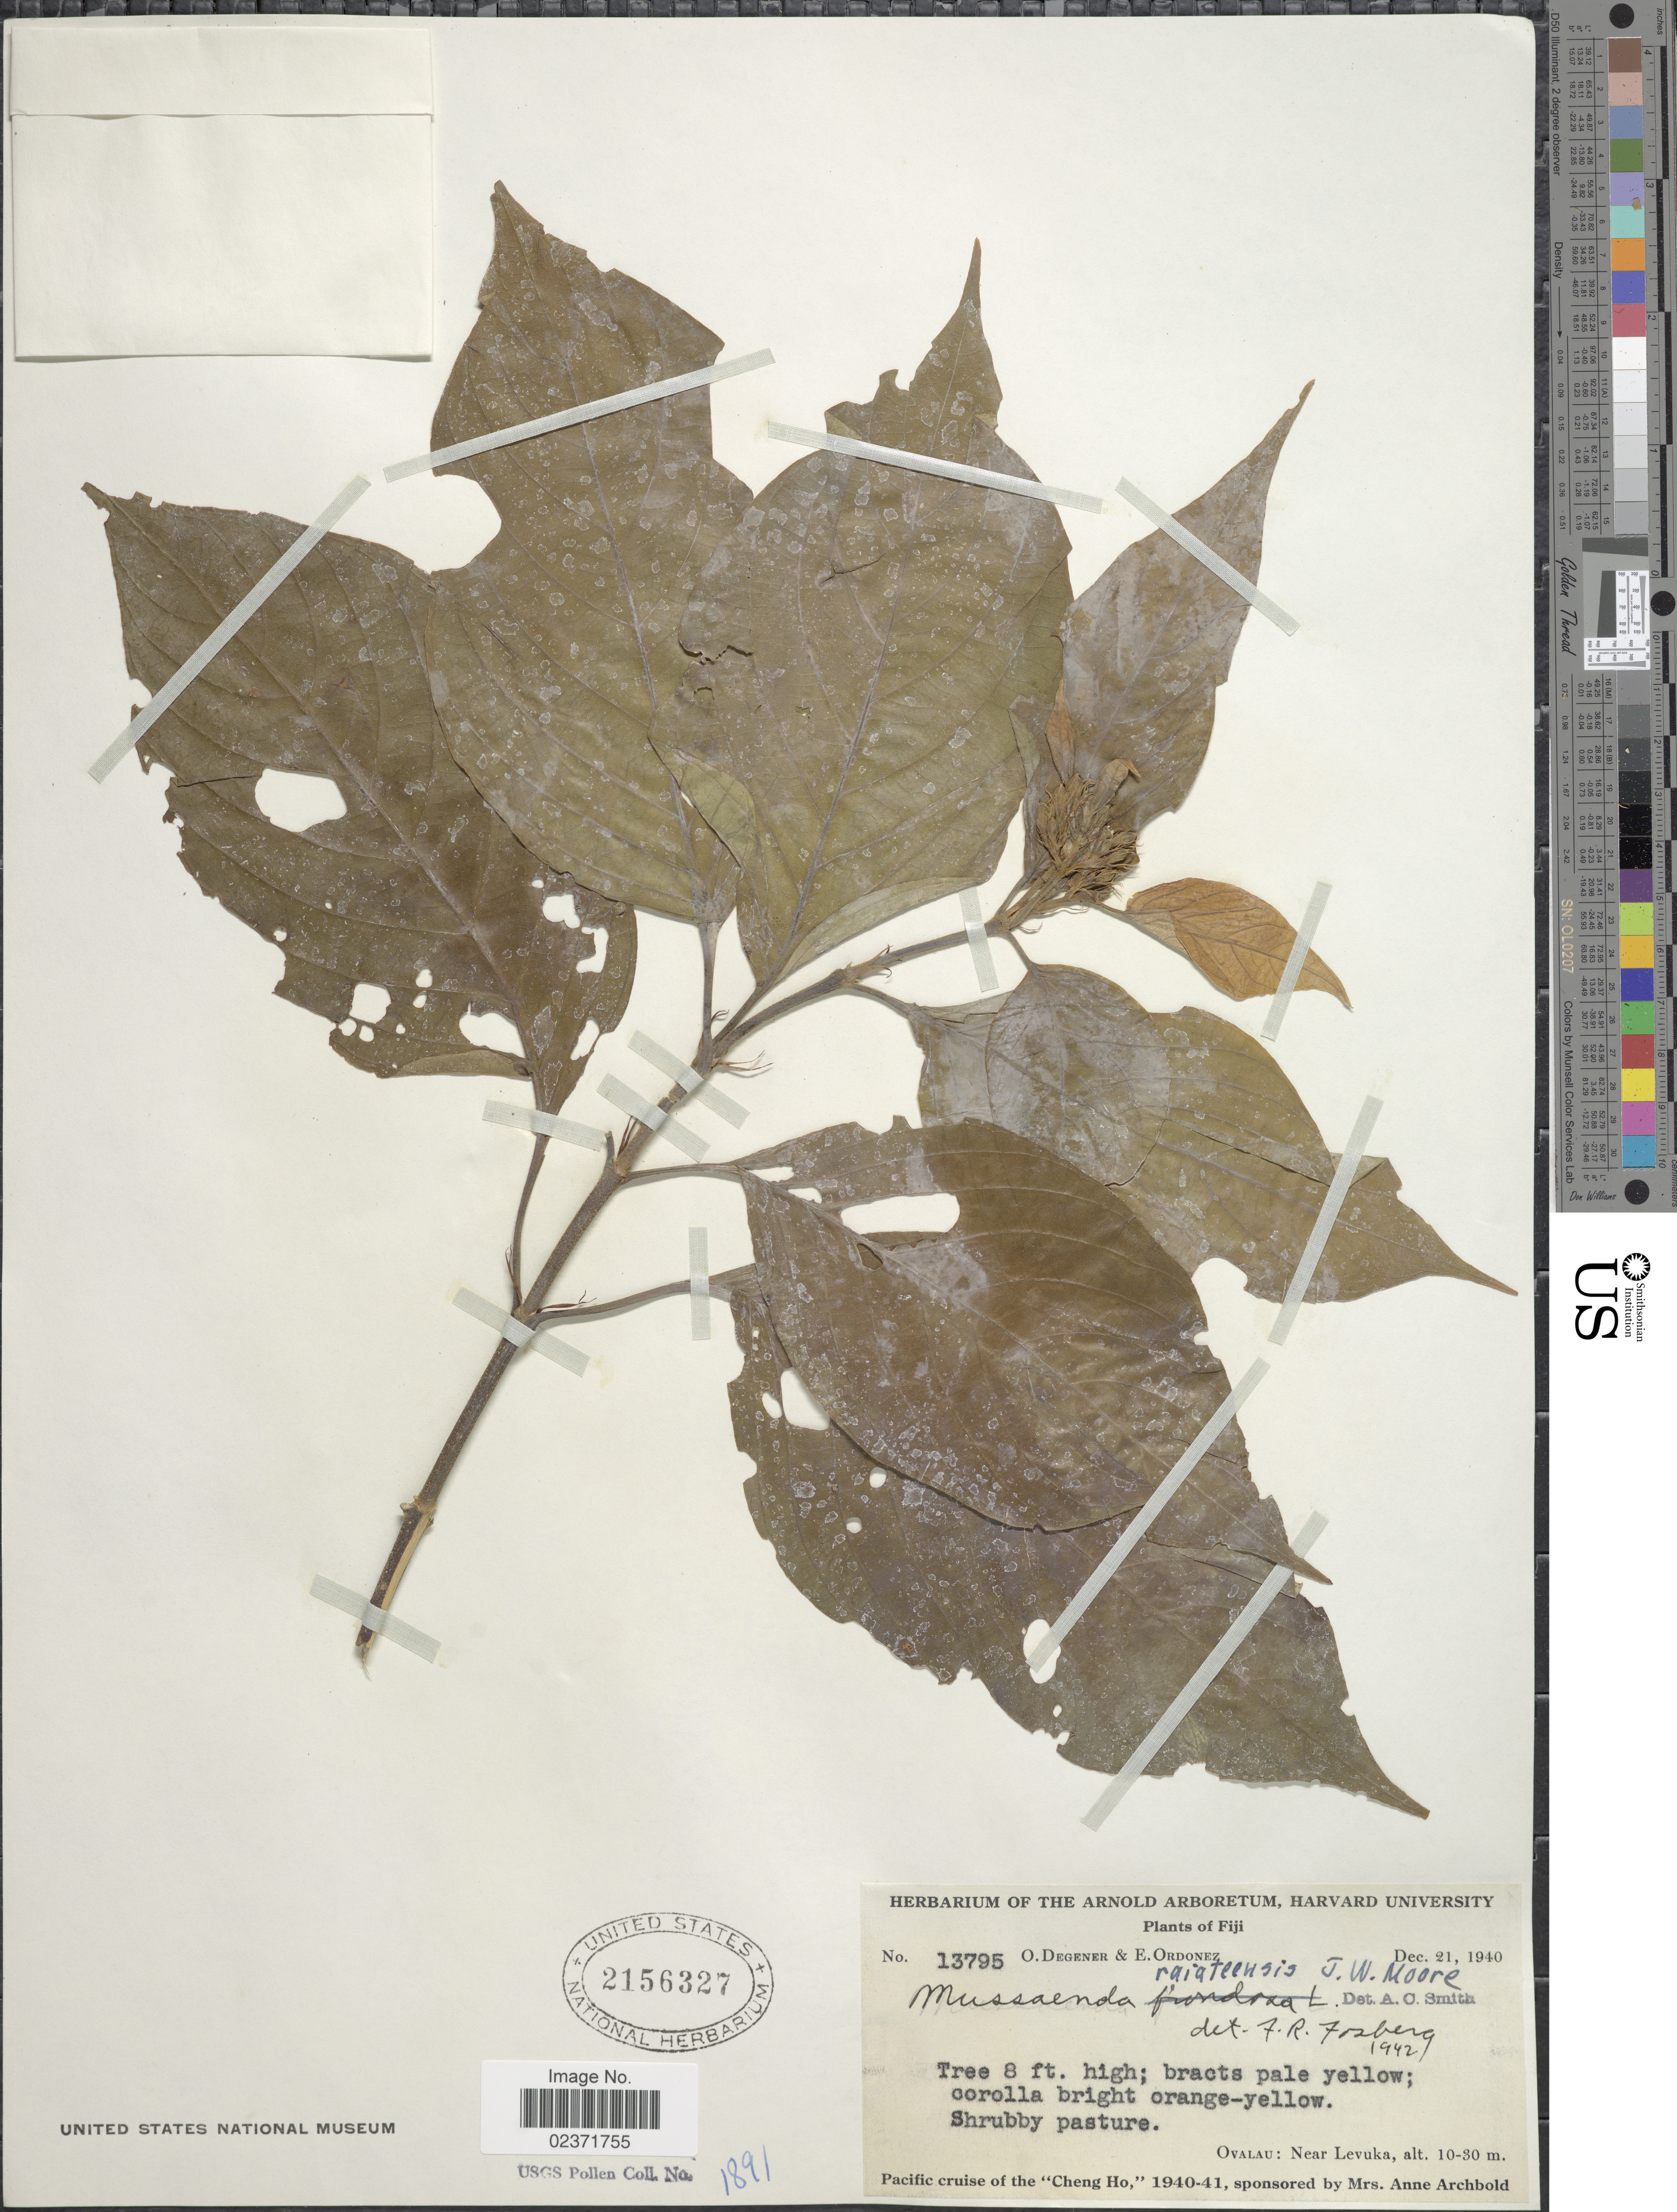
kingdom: Plantae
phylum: Tracheophyta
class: Magnoliopsida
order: Gentianales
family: Rubiaceae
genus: Mussaenda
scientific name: Mussaenda raiateensis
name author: J.W. Moore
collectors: O. Degener & E. Ordonez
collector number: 13795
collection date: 1940-12-21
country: Fiji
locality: Ovalau: Near Levka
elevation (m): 10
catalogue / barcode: US 2156327